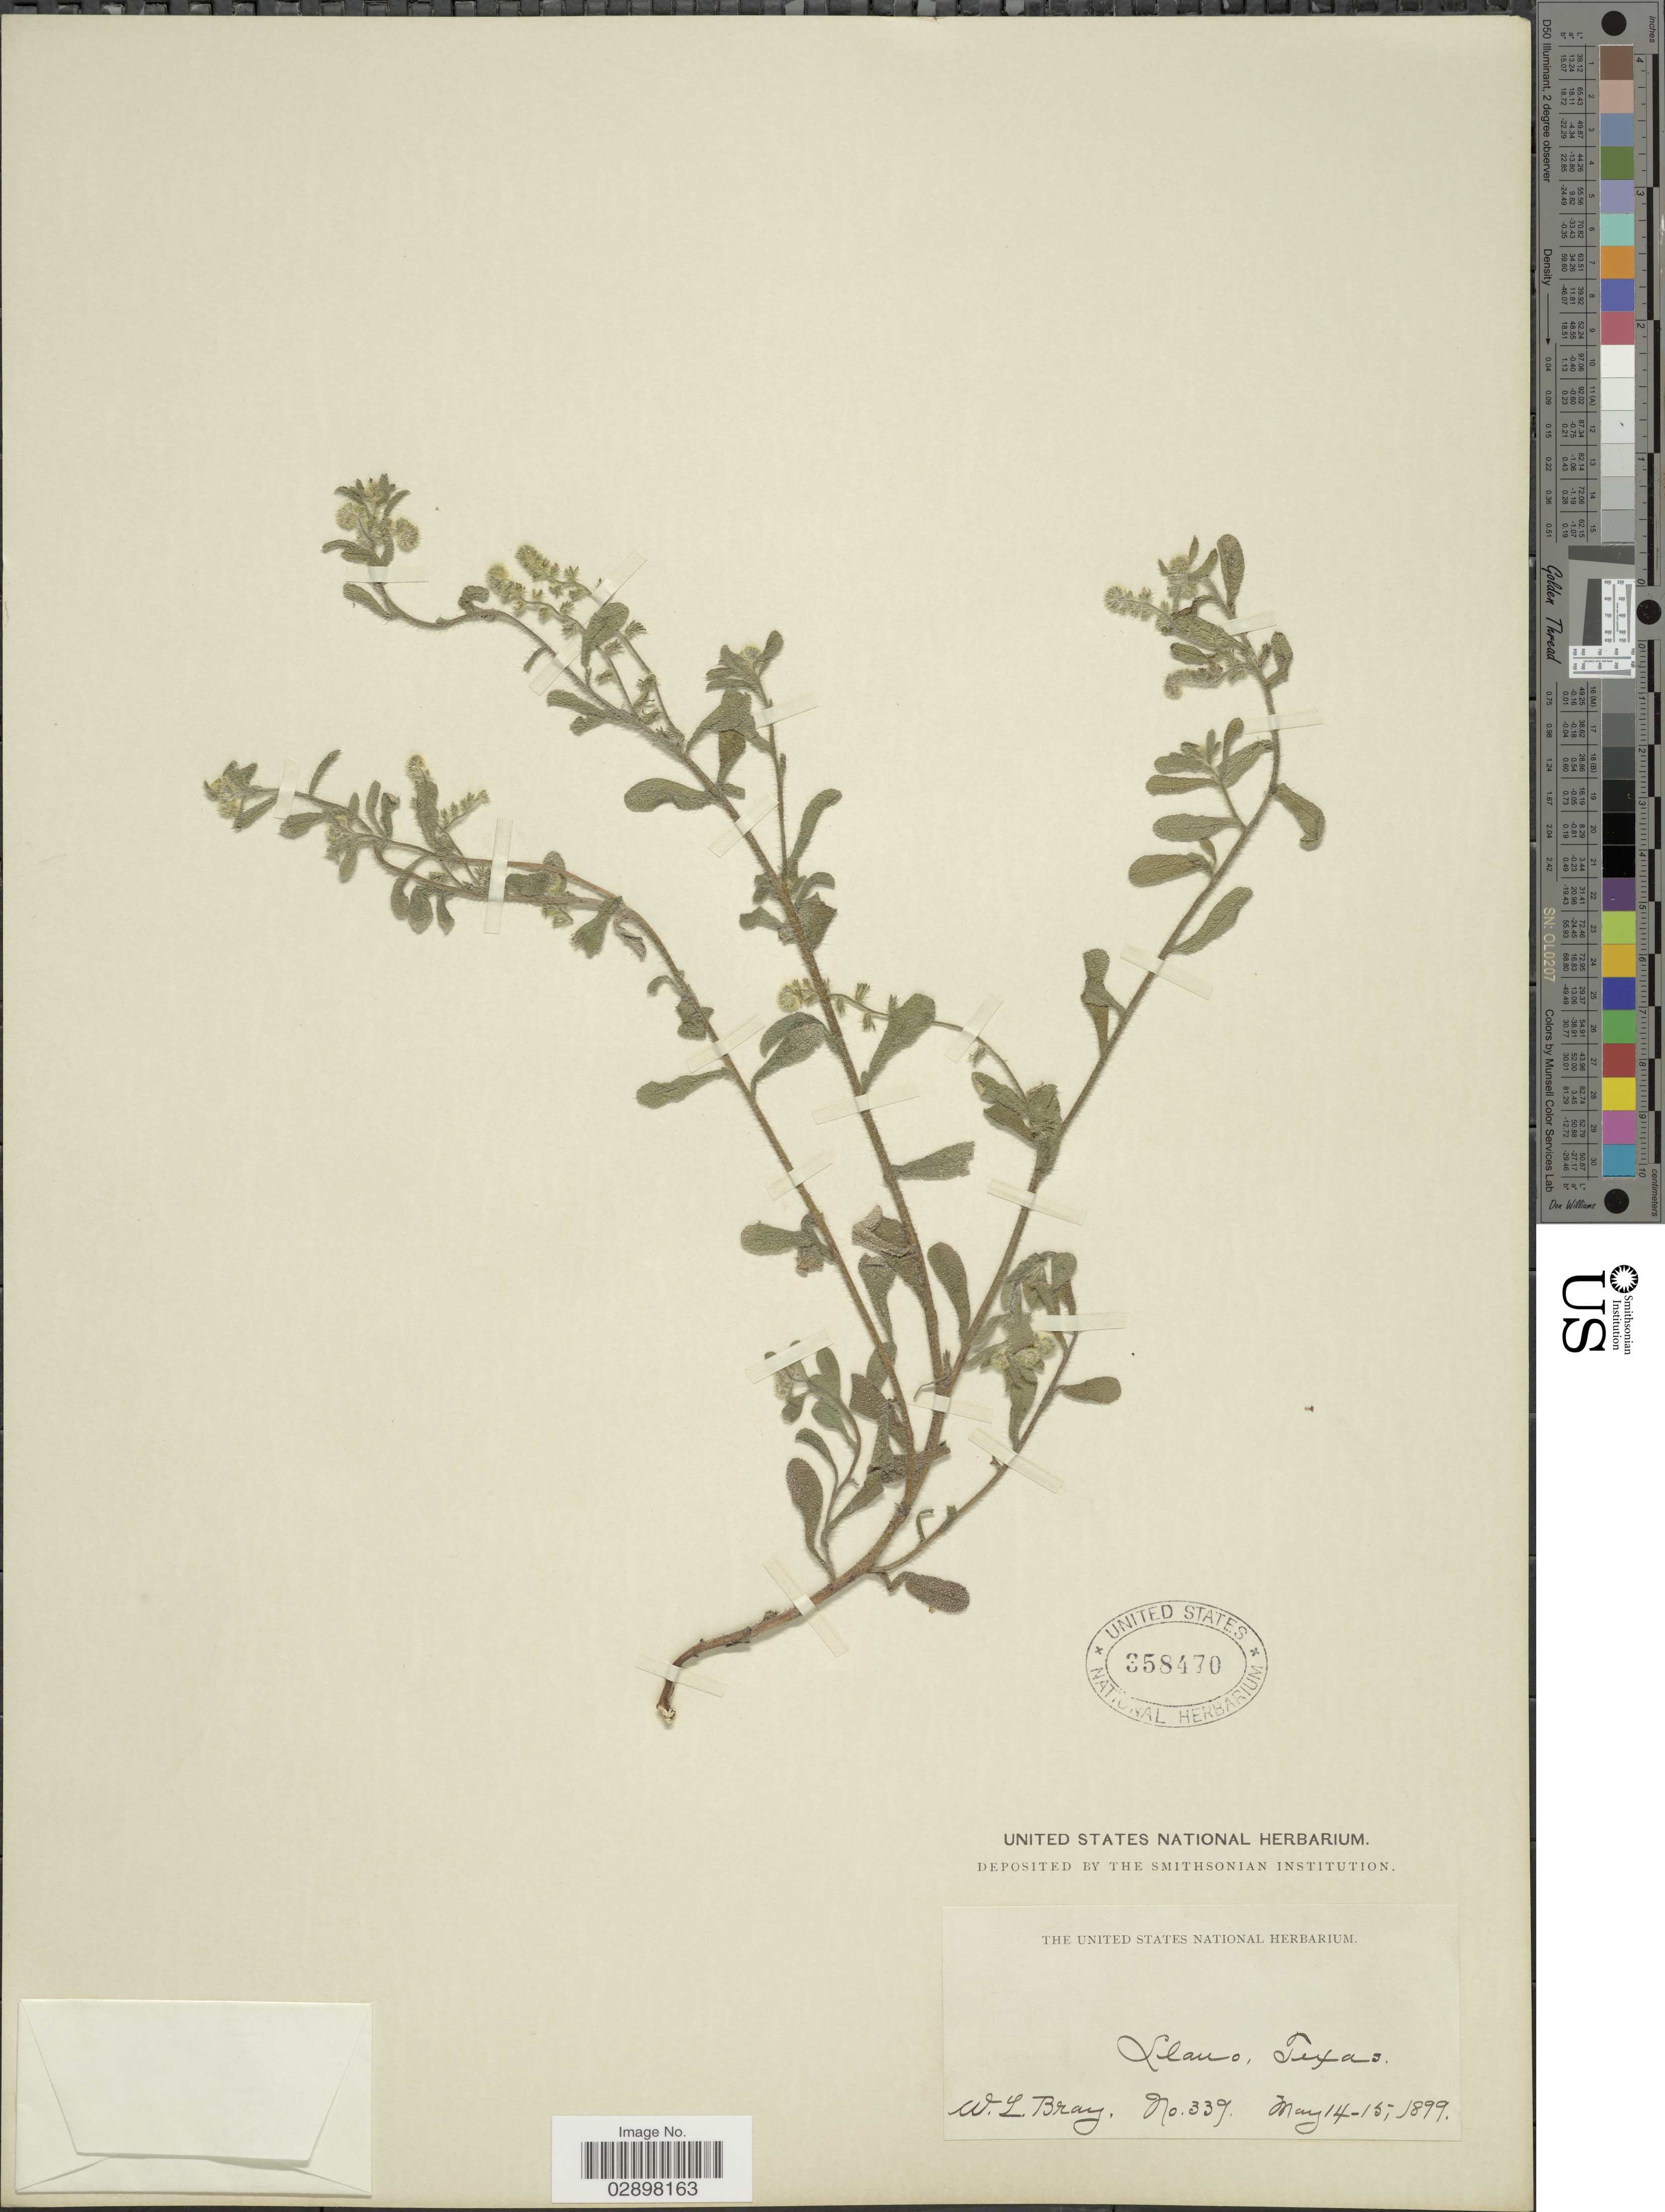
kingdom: Plantae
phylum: Tracheophyta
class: Magnoliopsida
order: Boraginales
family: Boraginaceae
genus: Cryptantha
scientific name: Cryptantha texana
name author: (A. DC.) Greene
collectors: W. L. Bray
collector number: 339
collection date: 1899-05-14/1899-05-15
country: United States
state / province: Texas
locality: Llano.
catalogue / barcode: US 358470